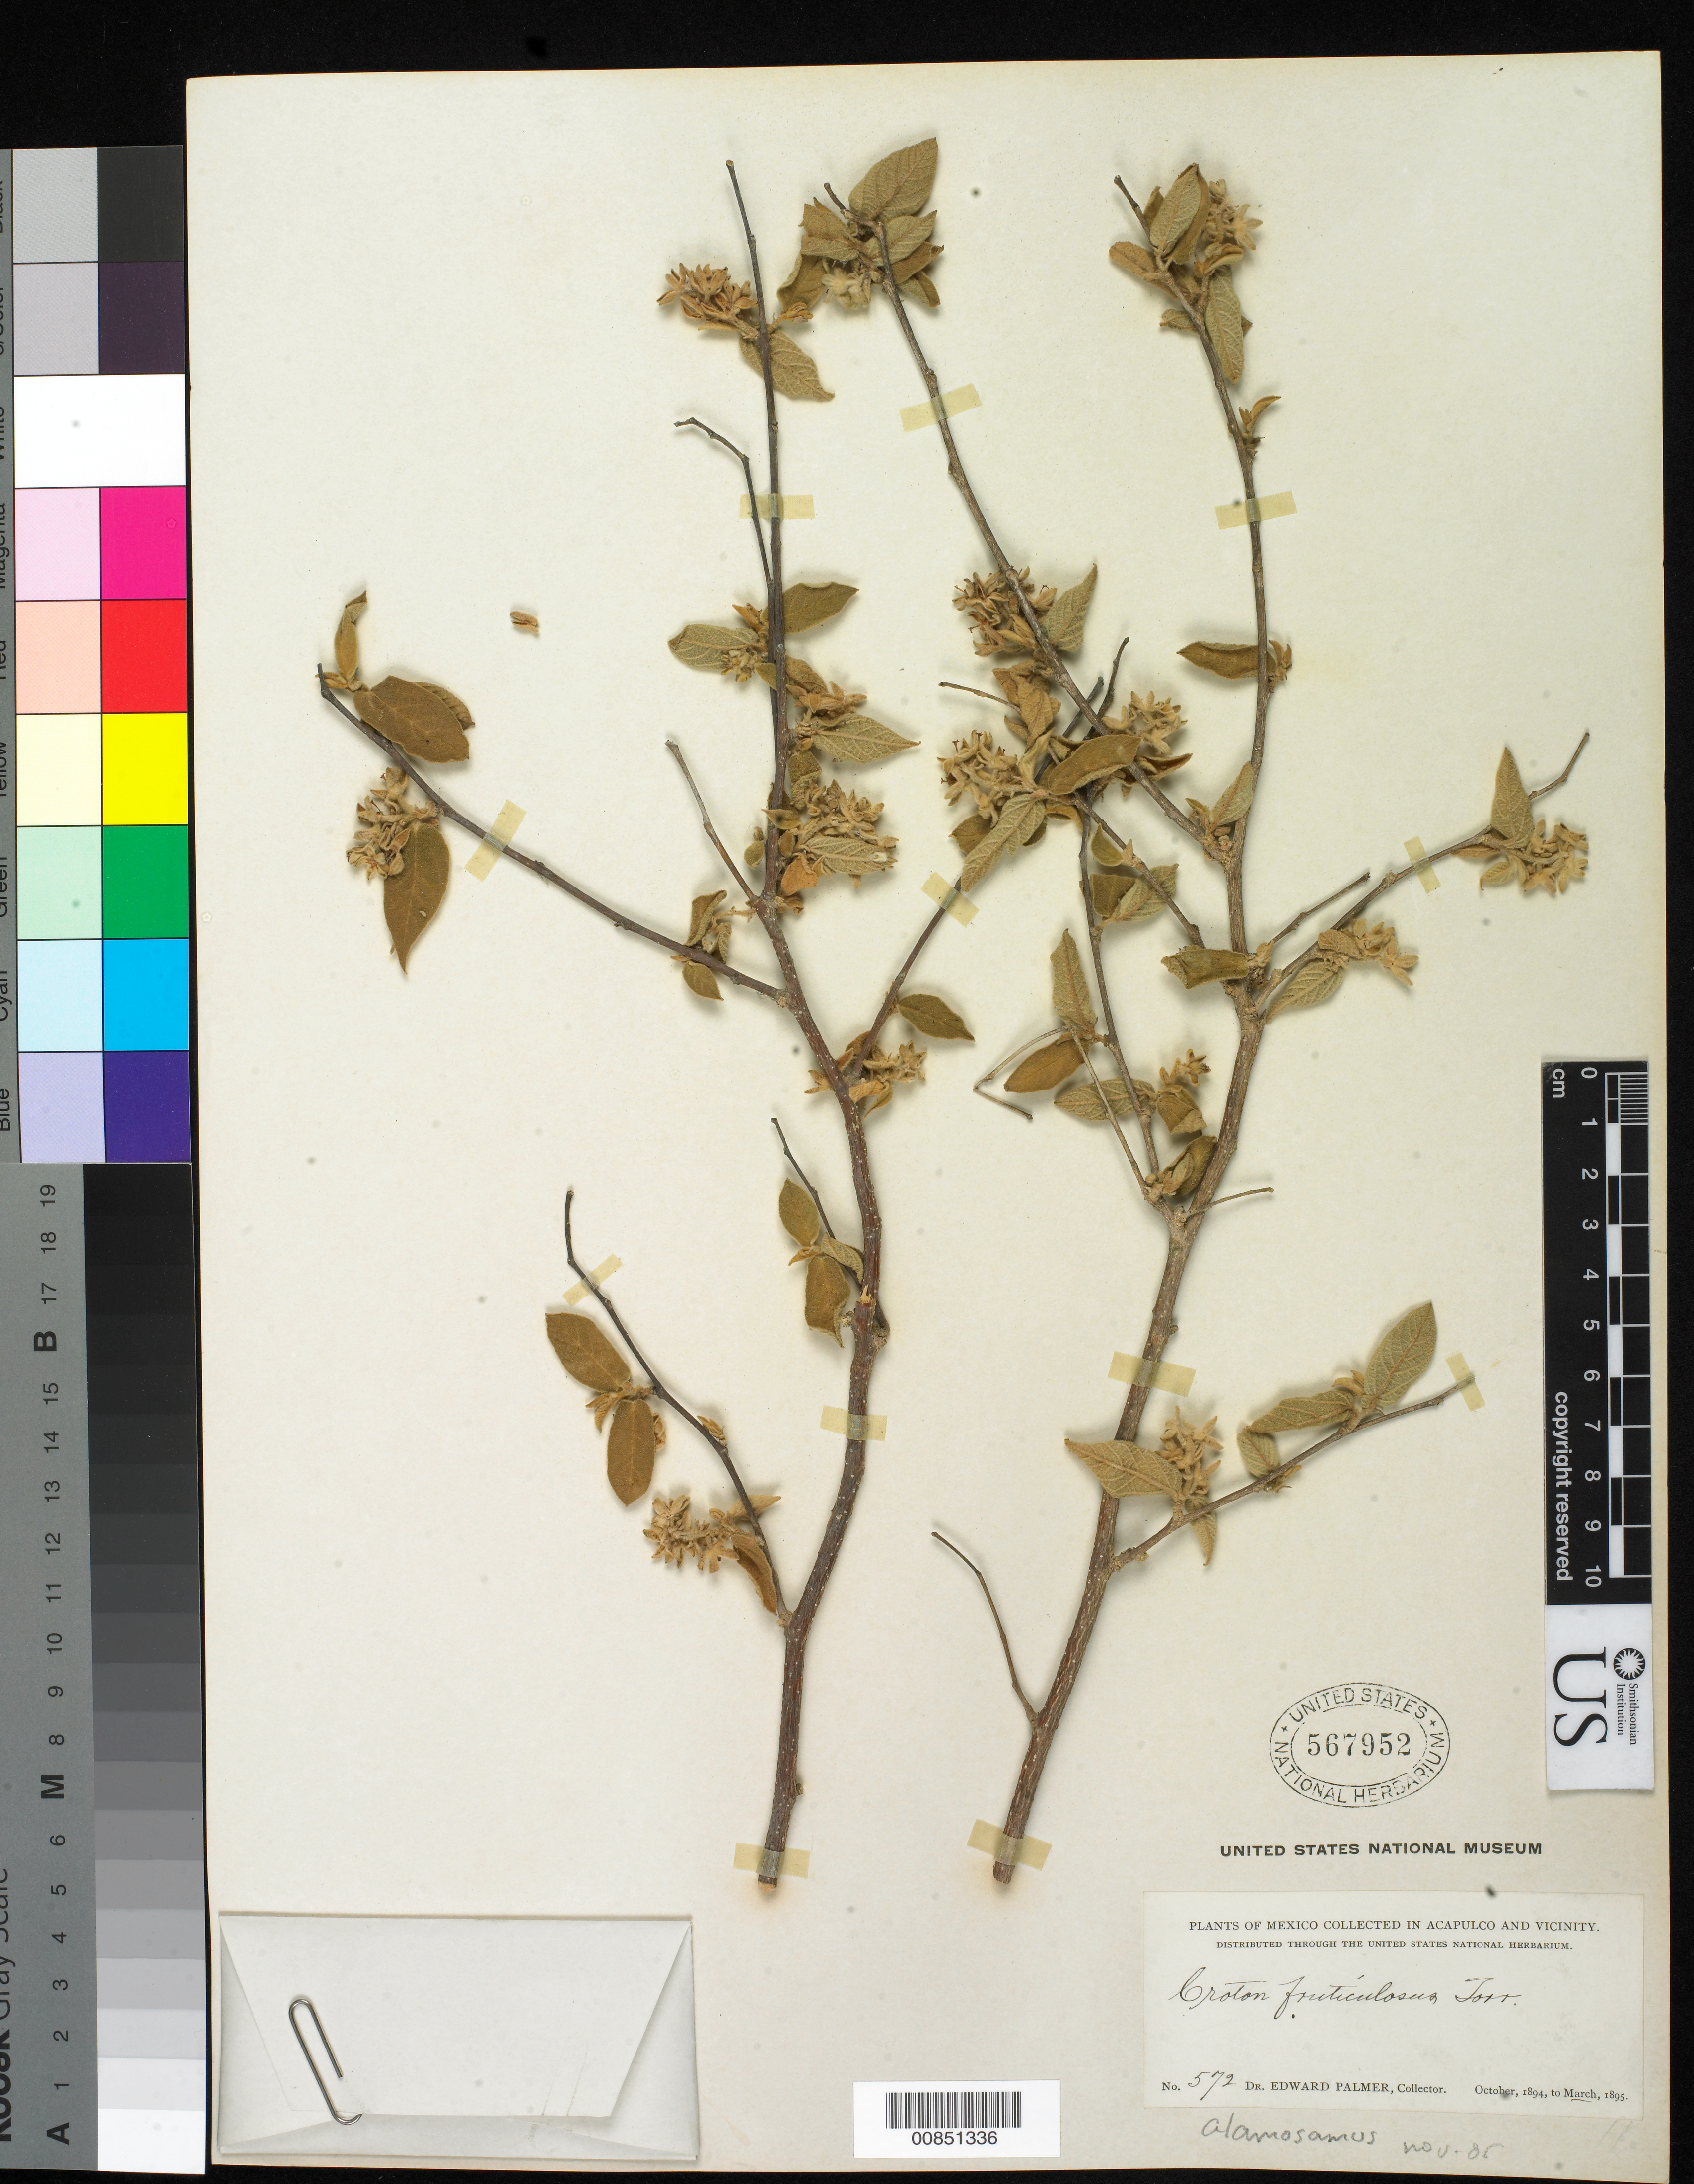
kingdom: Plantae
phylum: Tracheophyta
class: Magnoliopsida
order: Malpighiales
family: Euphorbiaceae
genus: Croton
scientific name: Croton alamosanus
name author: Rose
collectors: E. Palmer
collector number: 572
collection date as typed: Oct 1894 to -- Mar 1895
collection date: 1894-10/1895-03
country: Mexico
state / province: Guerrero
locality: Acapulco, Guerrero and vicinity.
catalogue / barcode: US 567952